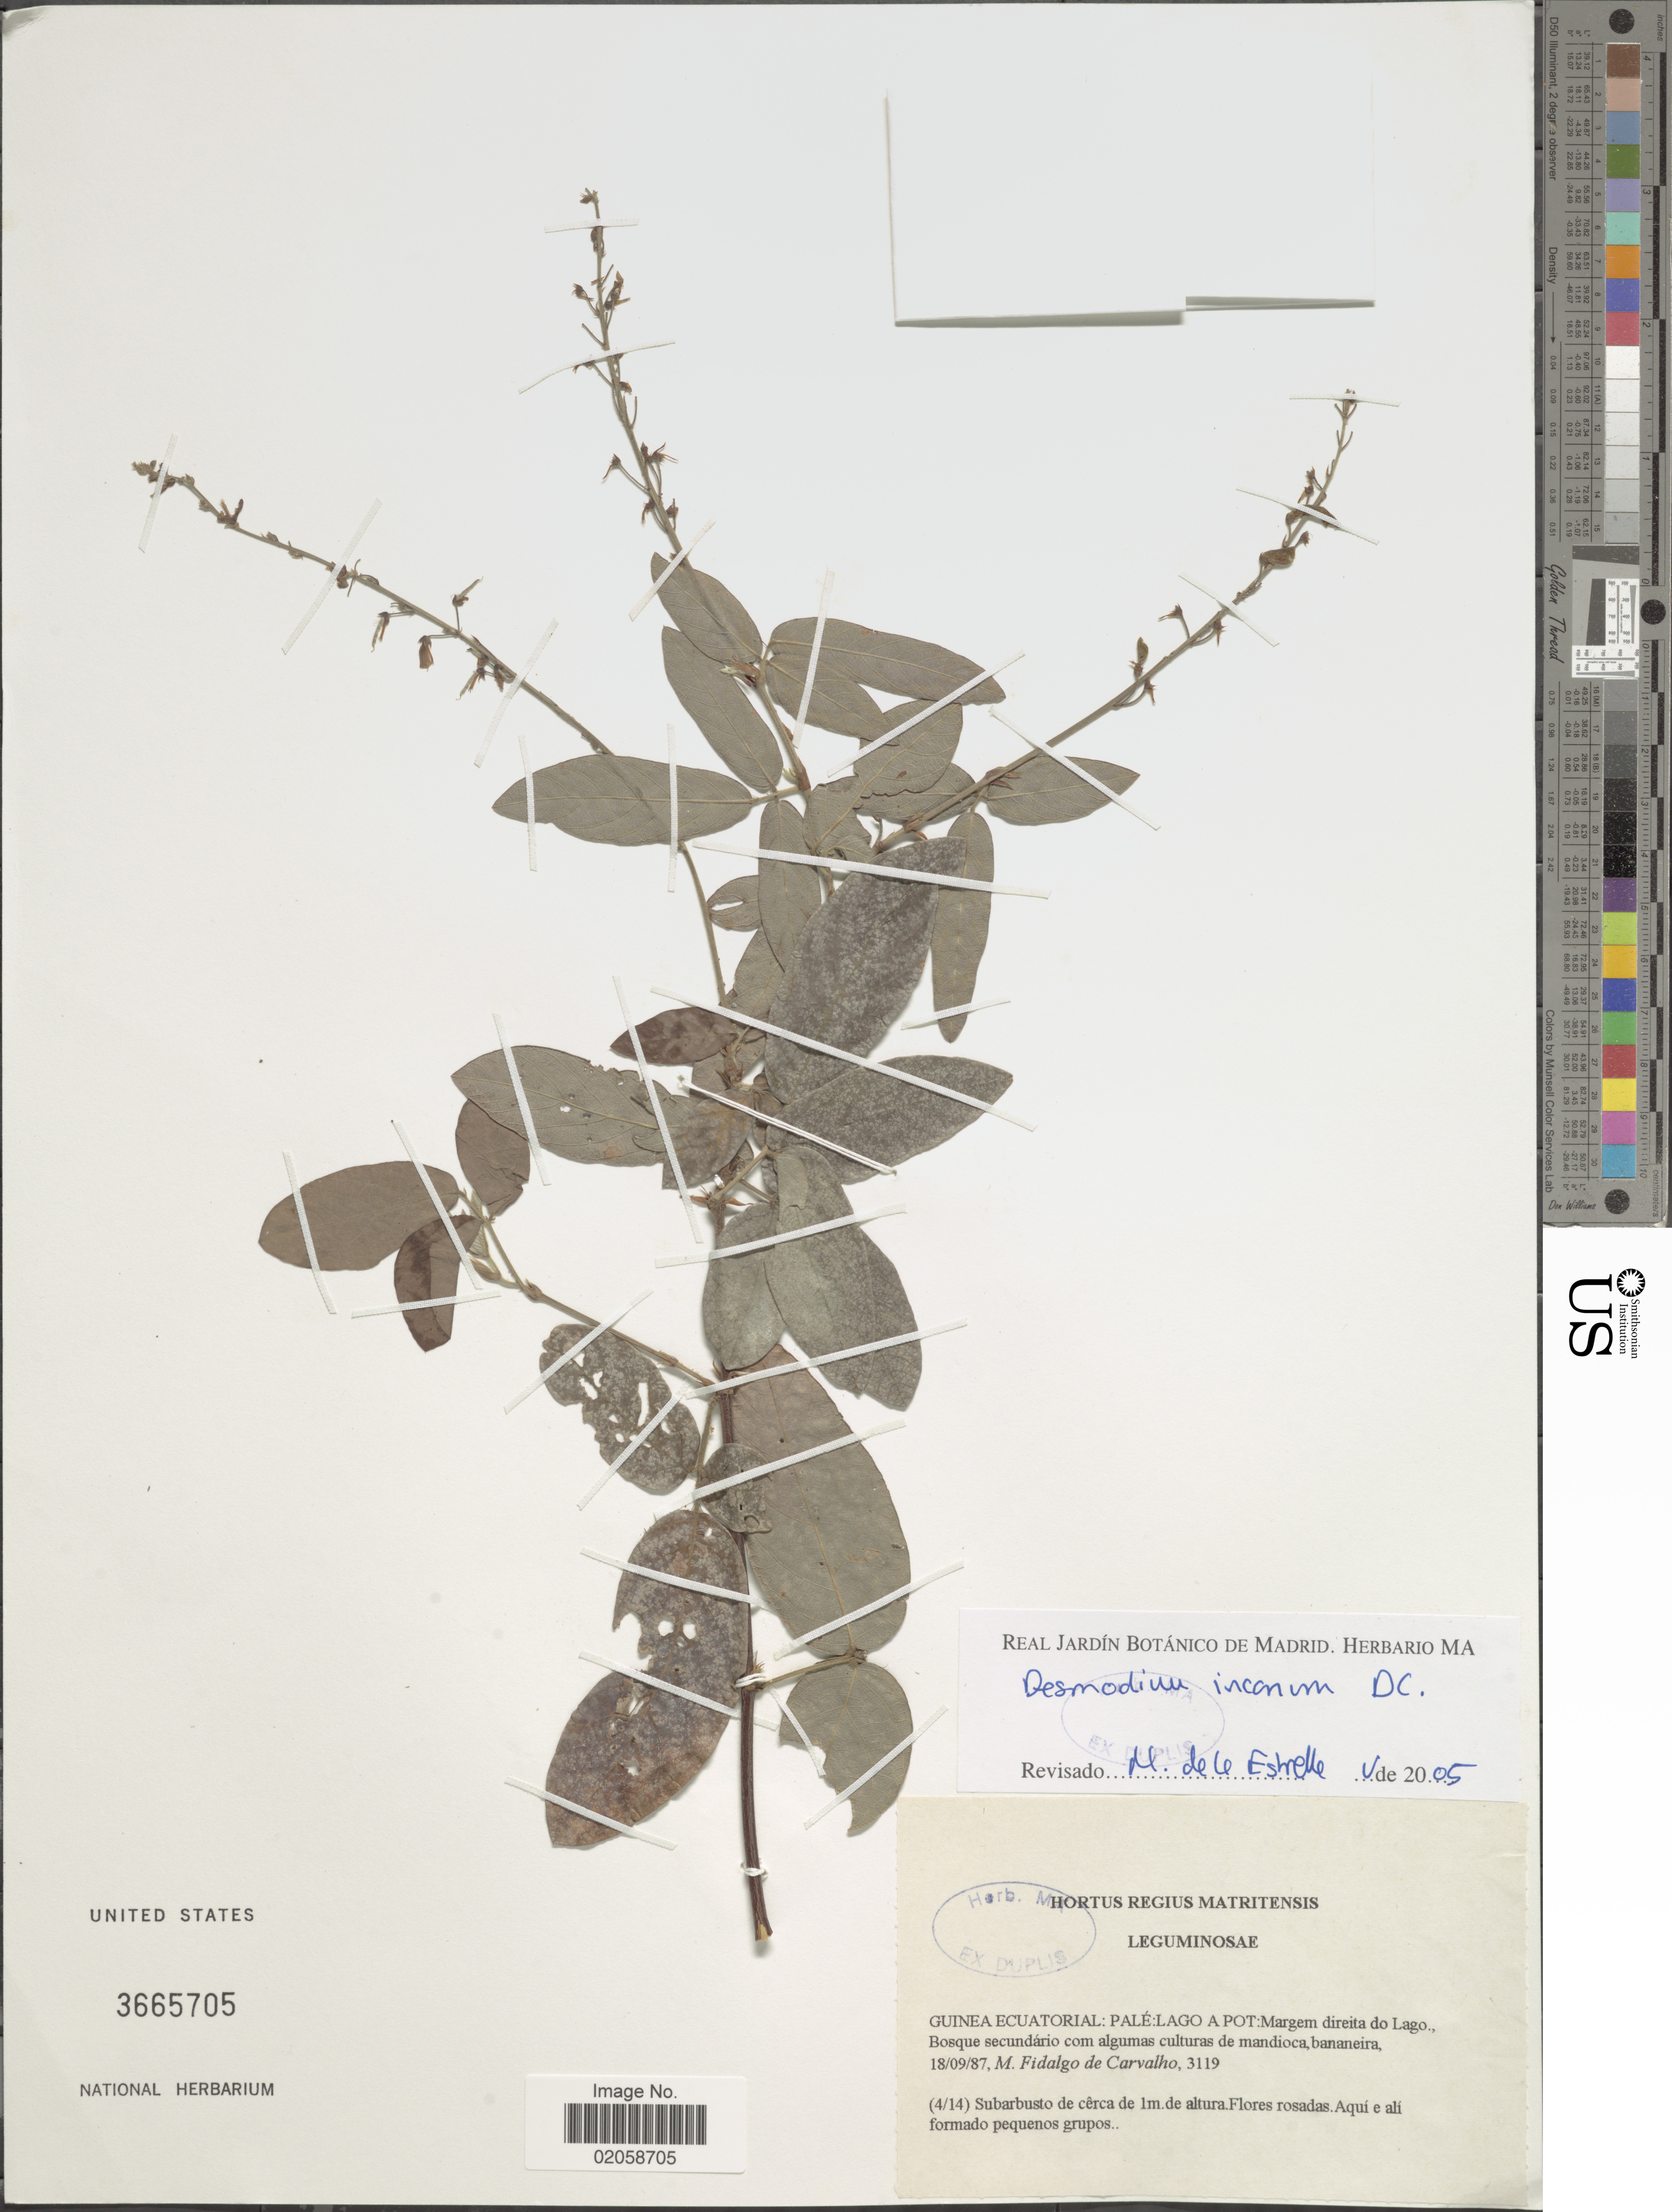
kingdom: Plantae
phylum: Tracheophyta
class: Magnoliopsida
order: Fabales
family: Fabaceae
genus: Desmodium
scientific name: Desmodium incanum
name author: (Sw.) DC.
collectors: M. Fidalgo de Carvalho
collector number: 3119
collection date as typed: Transcribed d/m/y: 18/9/87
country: Equatorial Guinea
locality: Pale: Lago a Pot: Margem direita do Lago,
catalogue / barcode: US 3665705